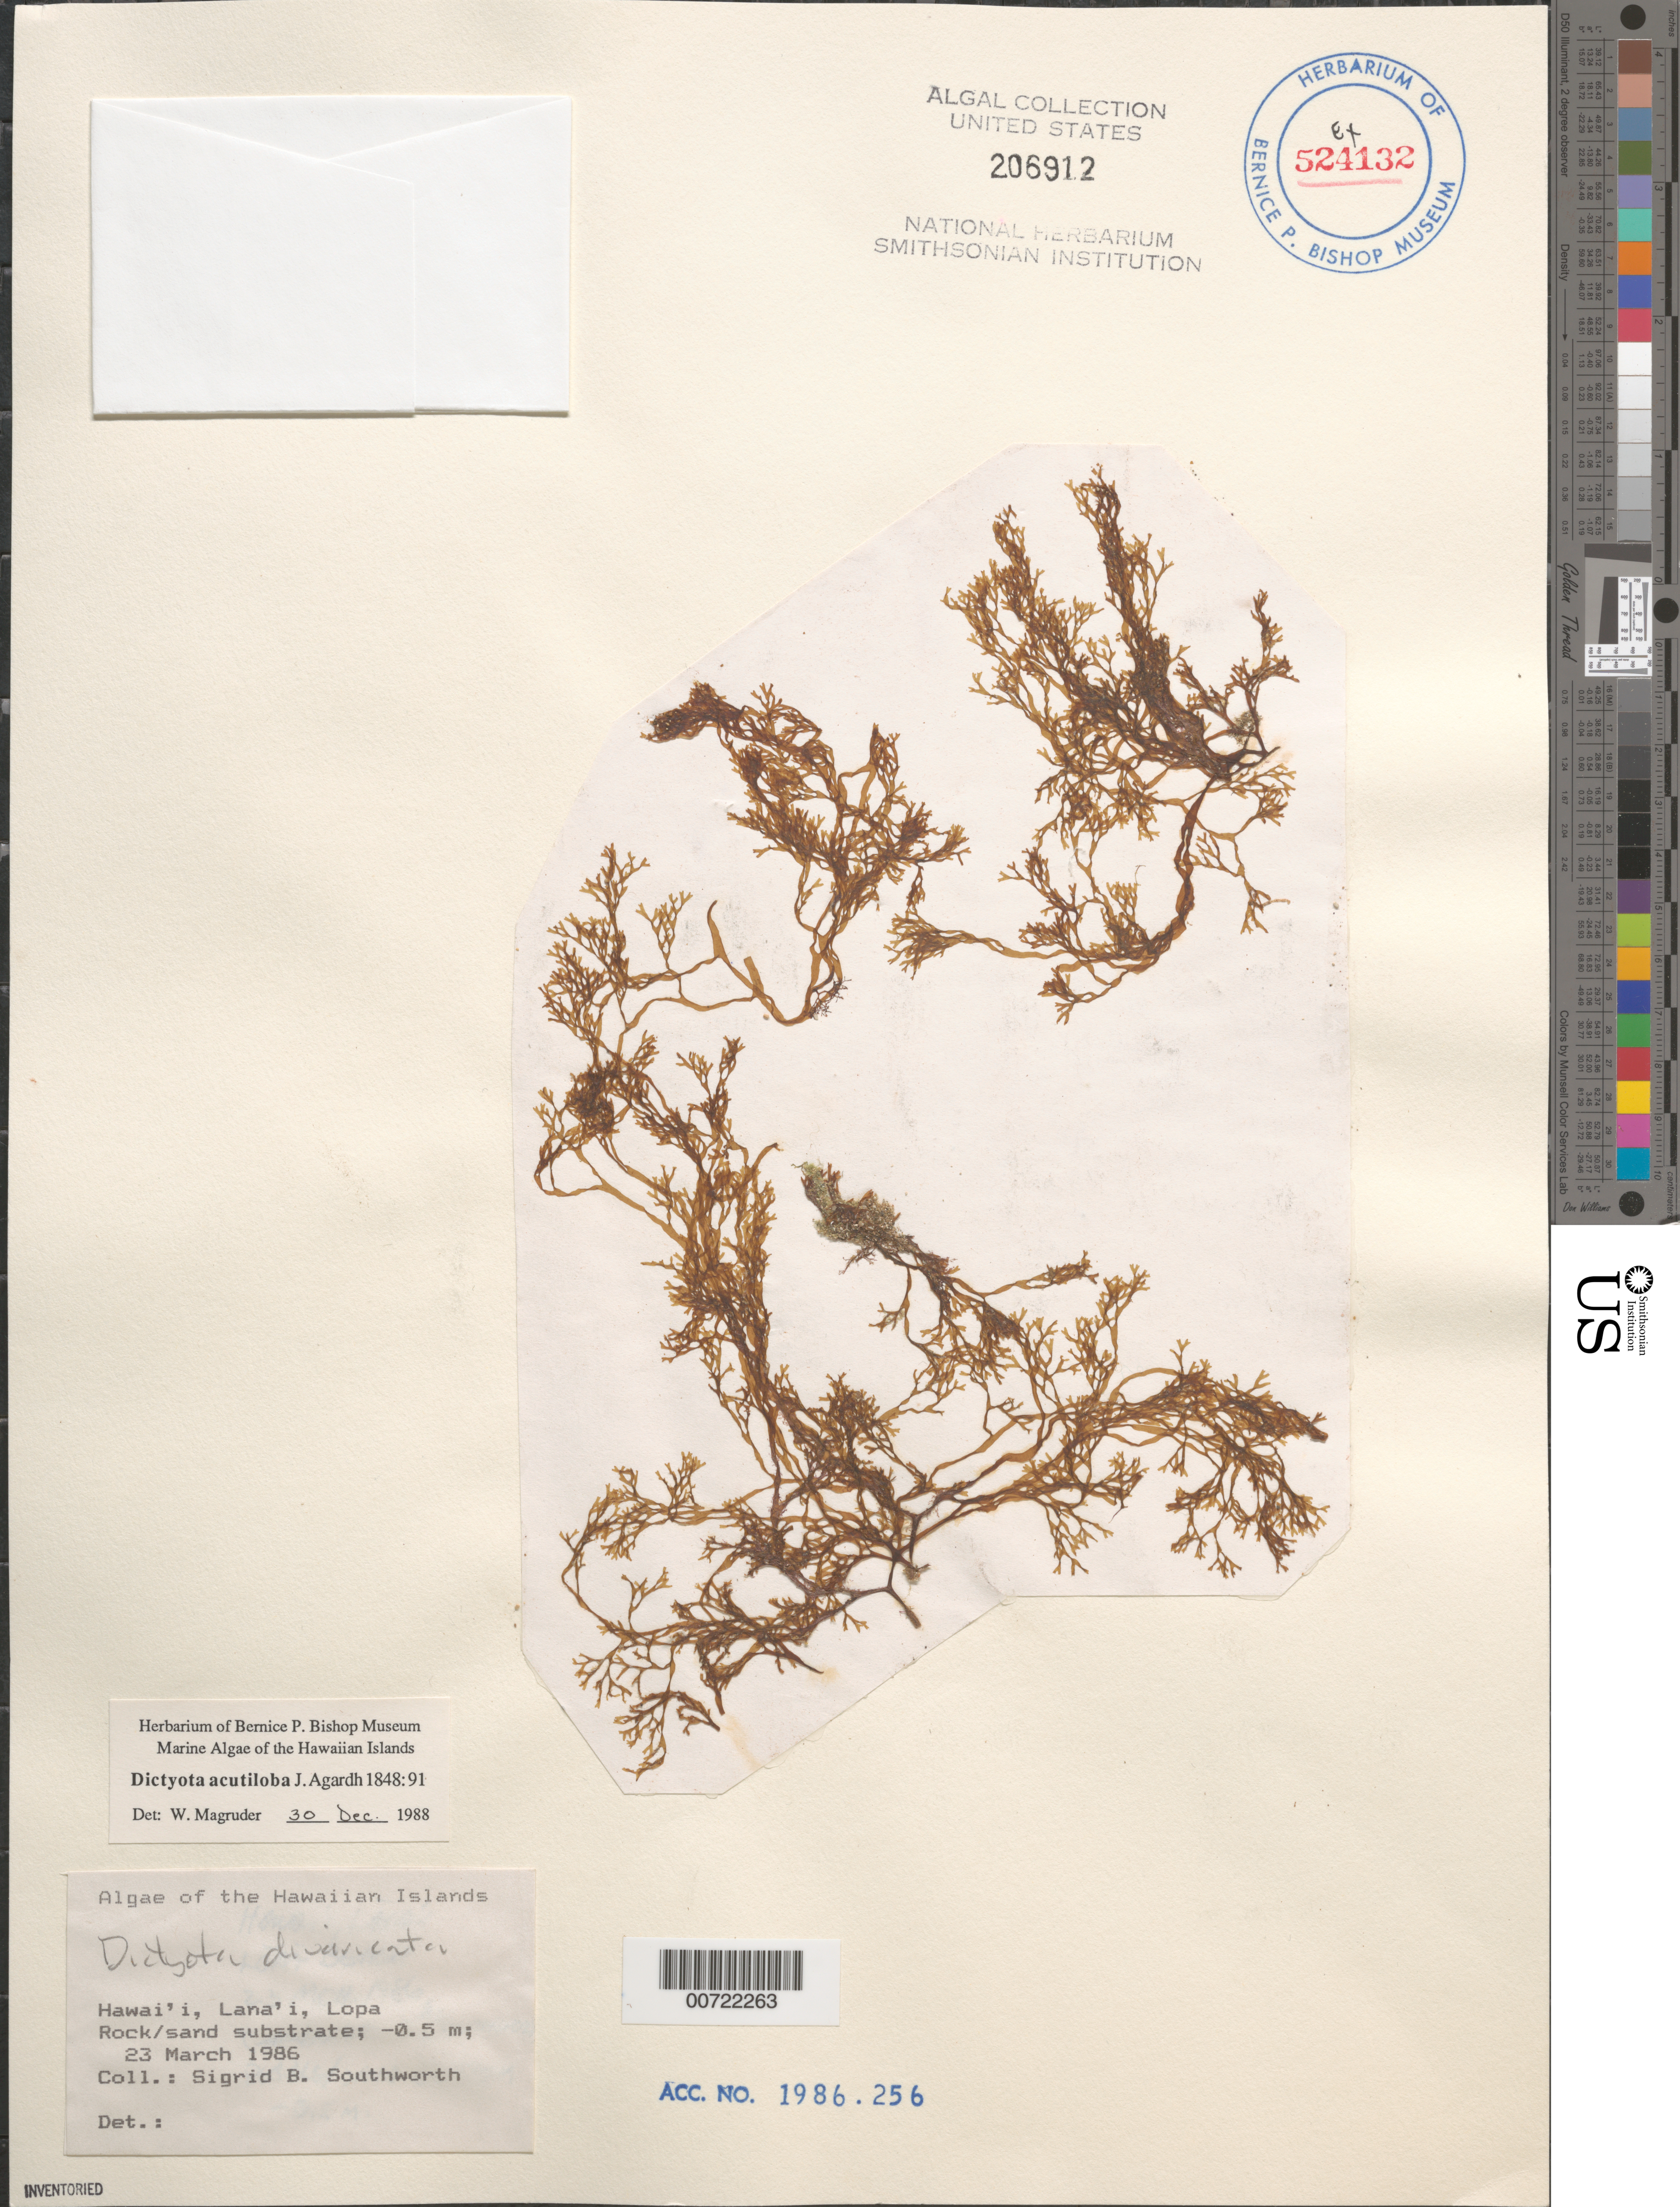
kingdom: Chromista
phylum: Ochrophyta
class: Phaeophyceae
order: Dictyotales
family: Dictyotaceae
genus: Dictyota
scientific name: Dictyota acutiloba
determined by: Magruder, W. H.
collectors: S. Southworth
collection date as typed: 23 Mar 1986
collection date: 1986-03-23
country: United States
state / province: Hawaii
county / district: Maui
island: Lana'i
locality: Lopa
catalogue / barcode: US 206912